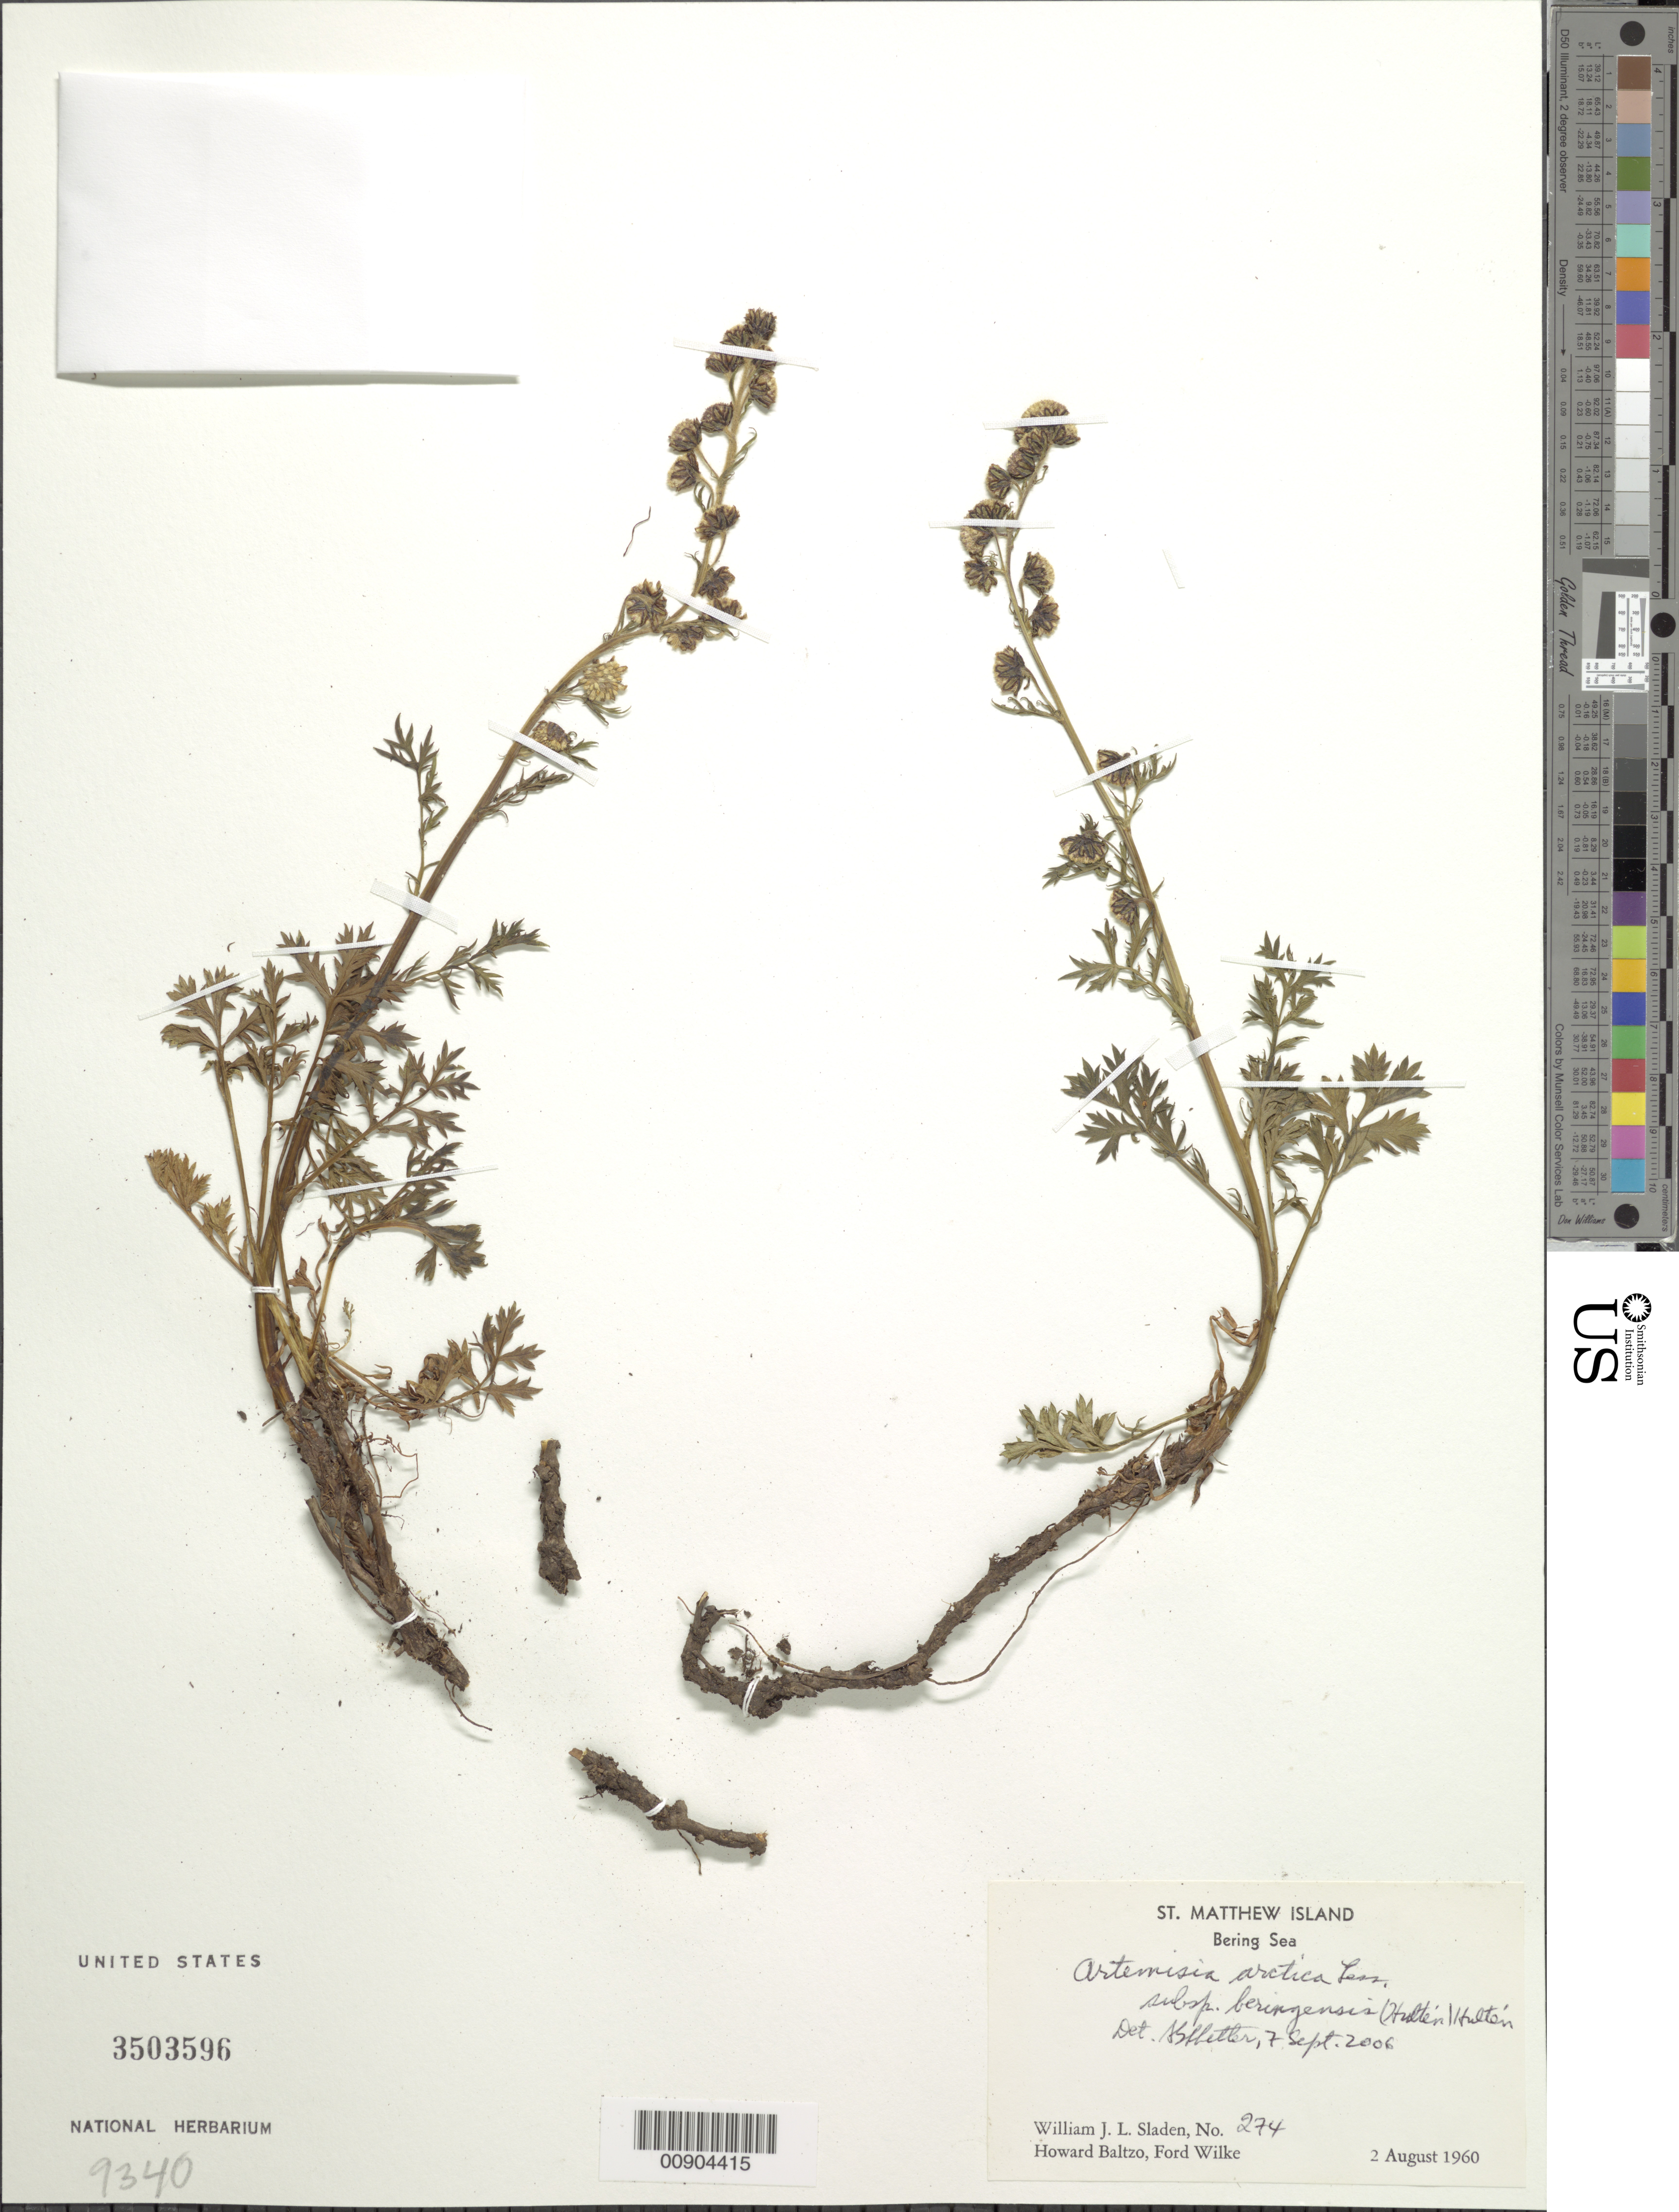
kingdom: Plantae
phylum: Tracheophyta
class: Magnoliopsida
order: Asterales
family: Asteraceae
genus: Artemisia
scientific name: Artemisia arctica var. beringensis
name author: Hultén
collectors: W. Sladen, H. Baltzo & F. Wilke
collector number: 274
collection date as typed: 02 Aug 1960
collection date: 1960-08-02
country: United States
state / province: Alaska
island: St. Matthew Island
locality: St. Matthew Island, Bering Sea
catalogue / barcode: US 3503596